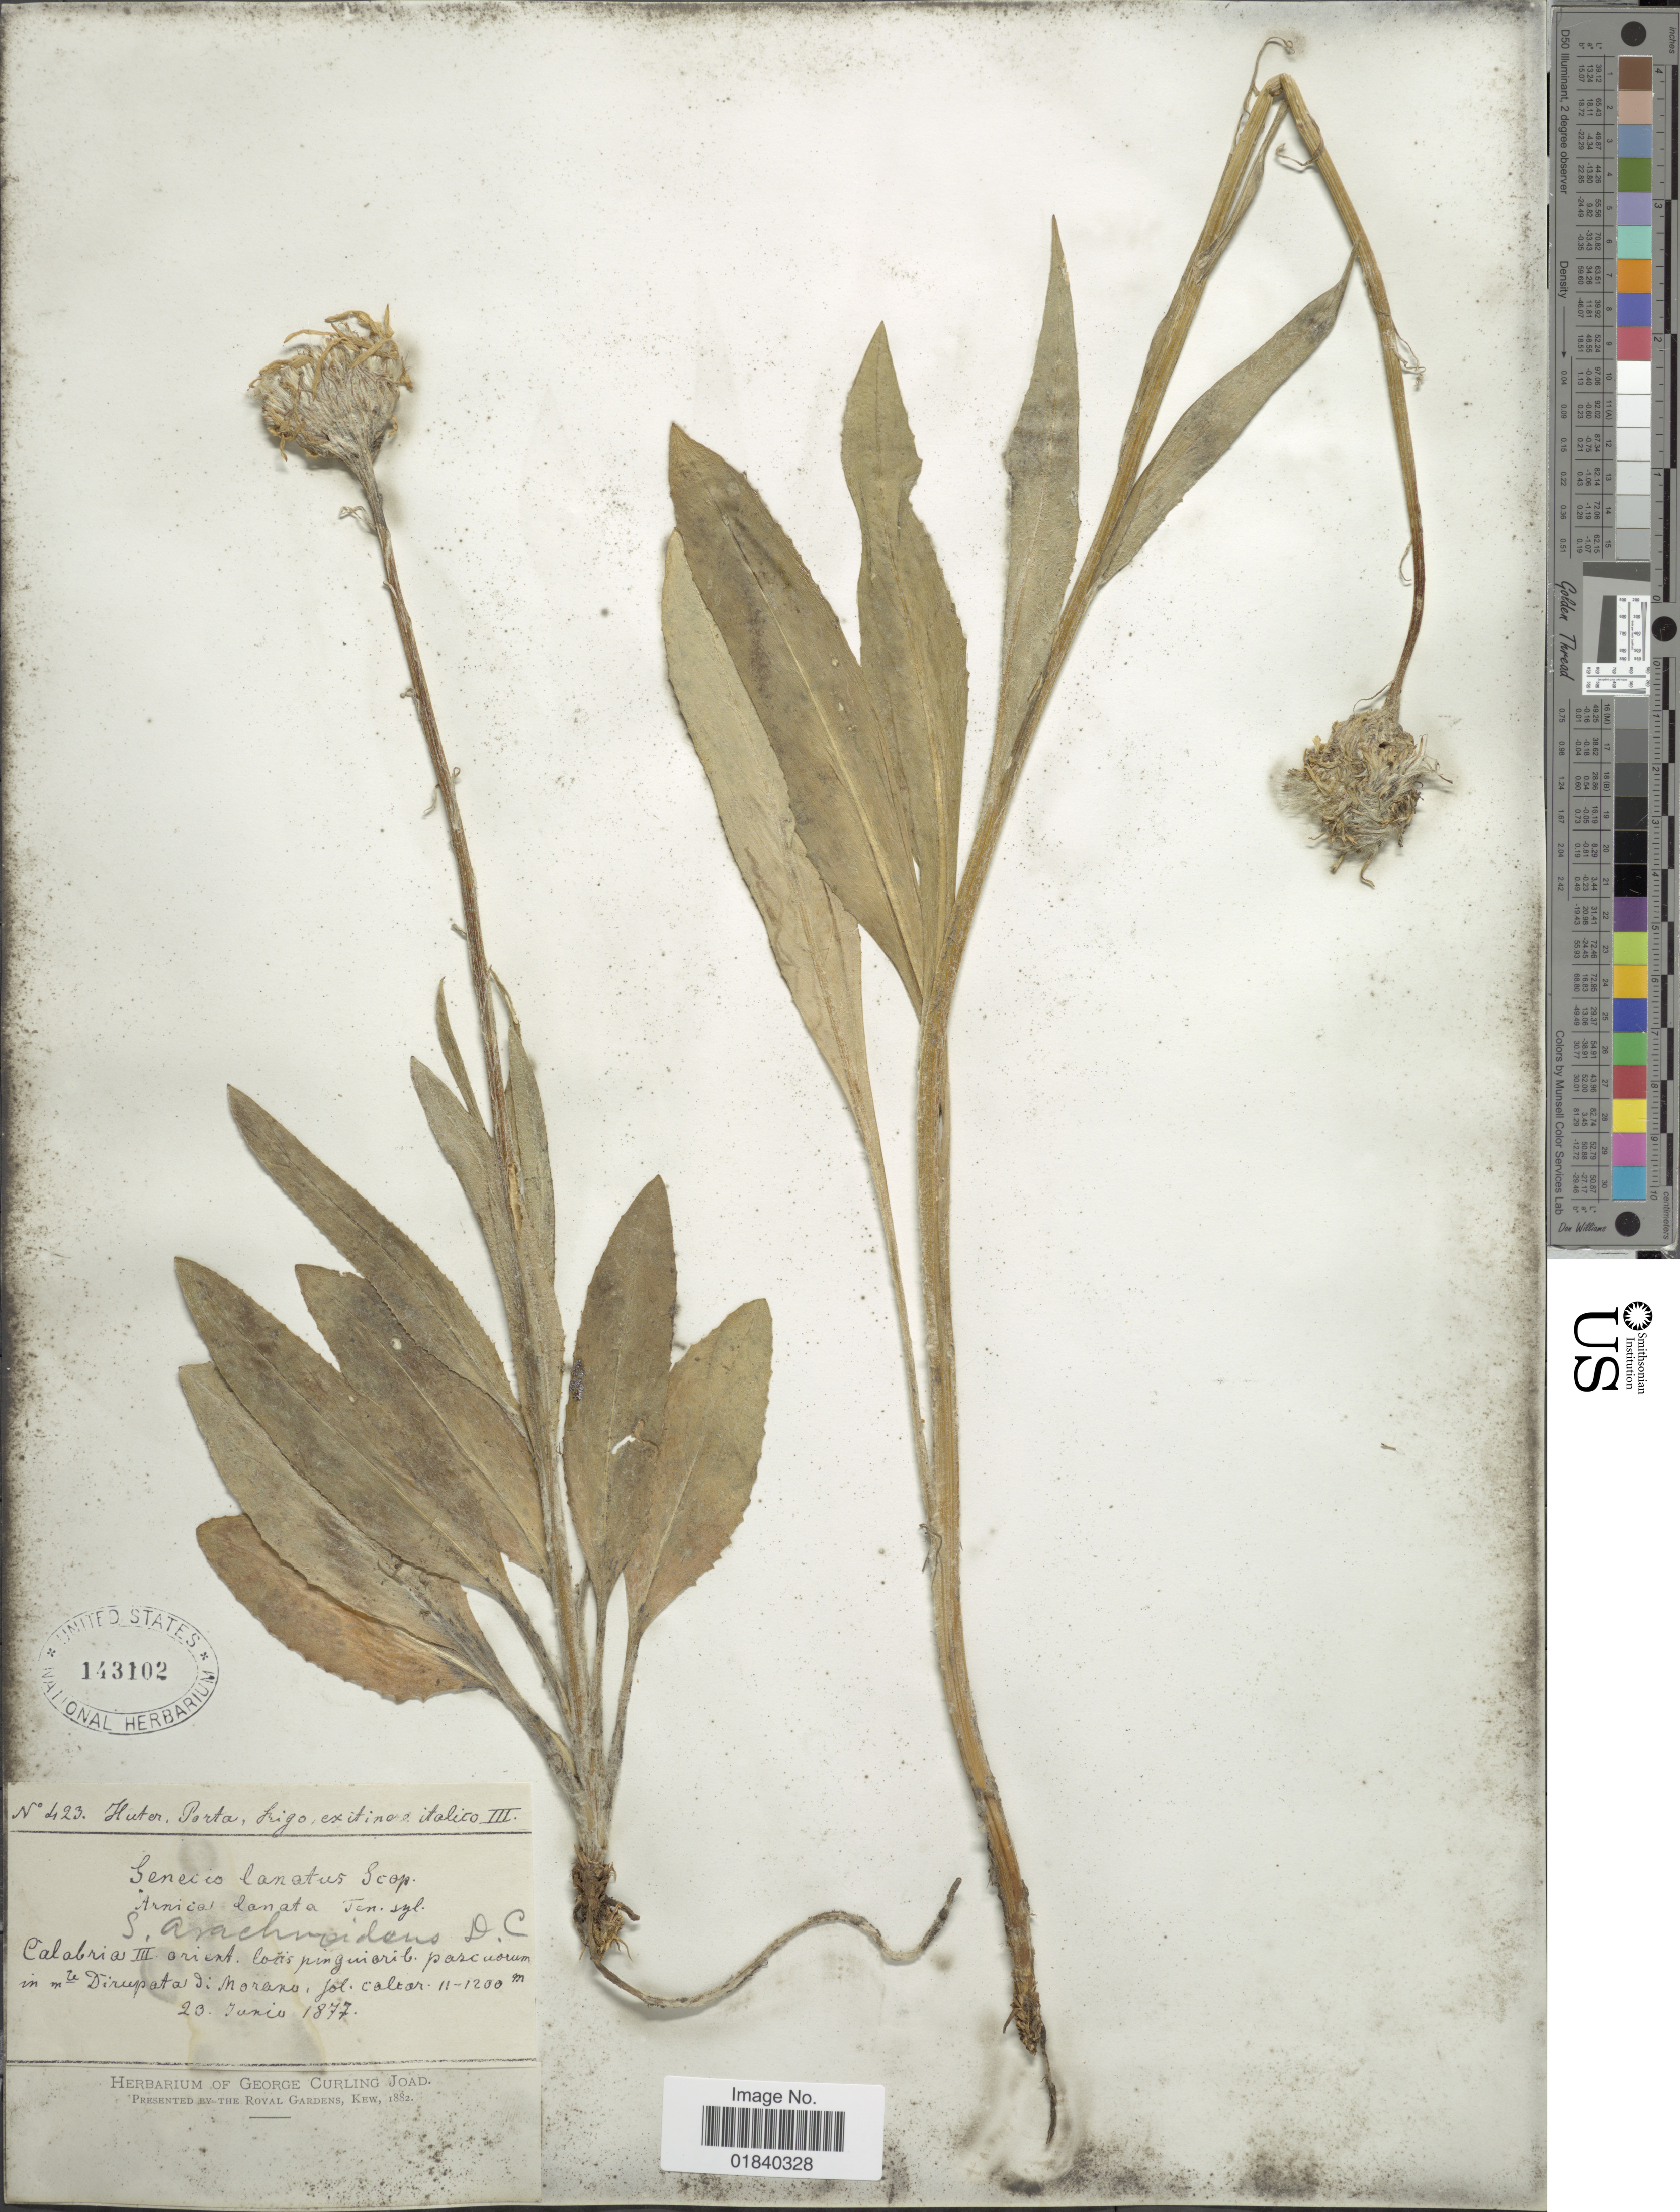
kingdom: Plantae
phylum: Tracheophyta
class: Magnoliopsida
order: Asterales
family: Asteraceae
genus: Senecio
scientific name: Senecio arachnoideus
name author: (C.B. Clarke) M.R. Almeida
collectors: -. Huter, P. Porta & -. Frigo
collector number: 423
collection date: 1877-06-20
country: Italy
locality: Calabria III orient. locis pinguiarib. parcuorum in mte Dirupata di Morano. jol. Calcar. [interpreted]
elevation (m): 1100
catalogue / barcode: US 143102